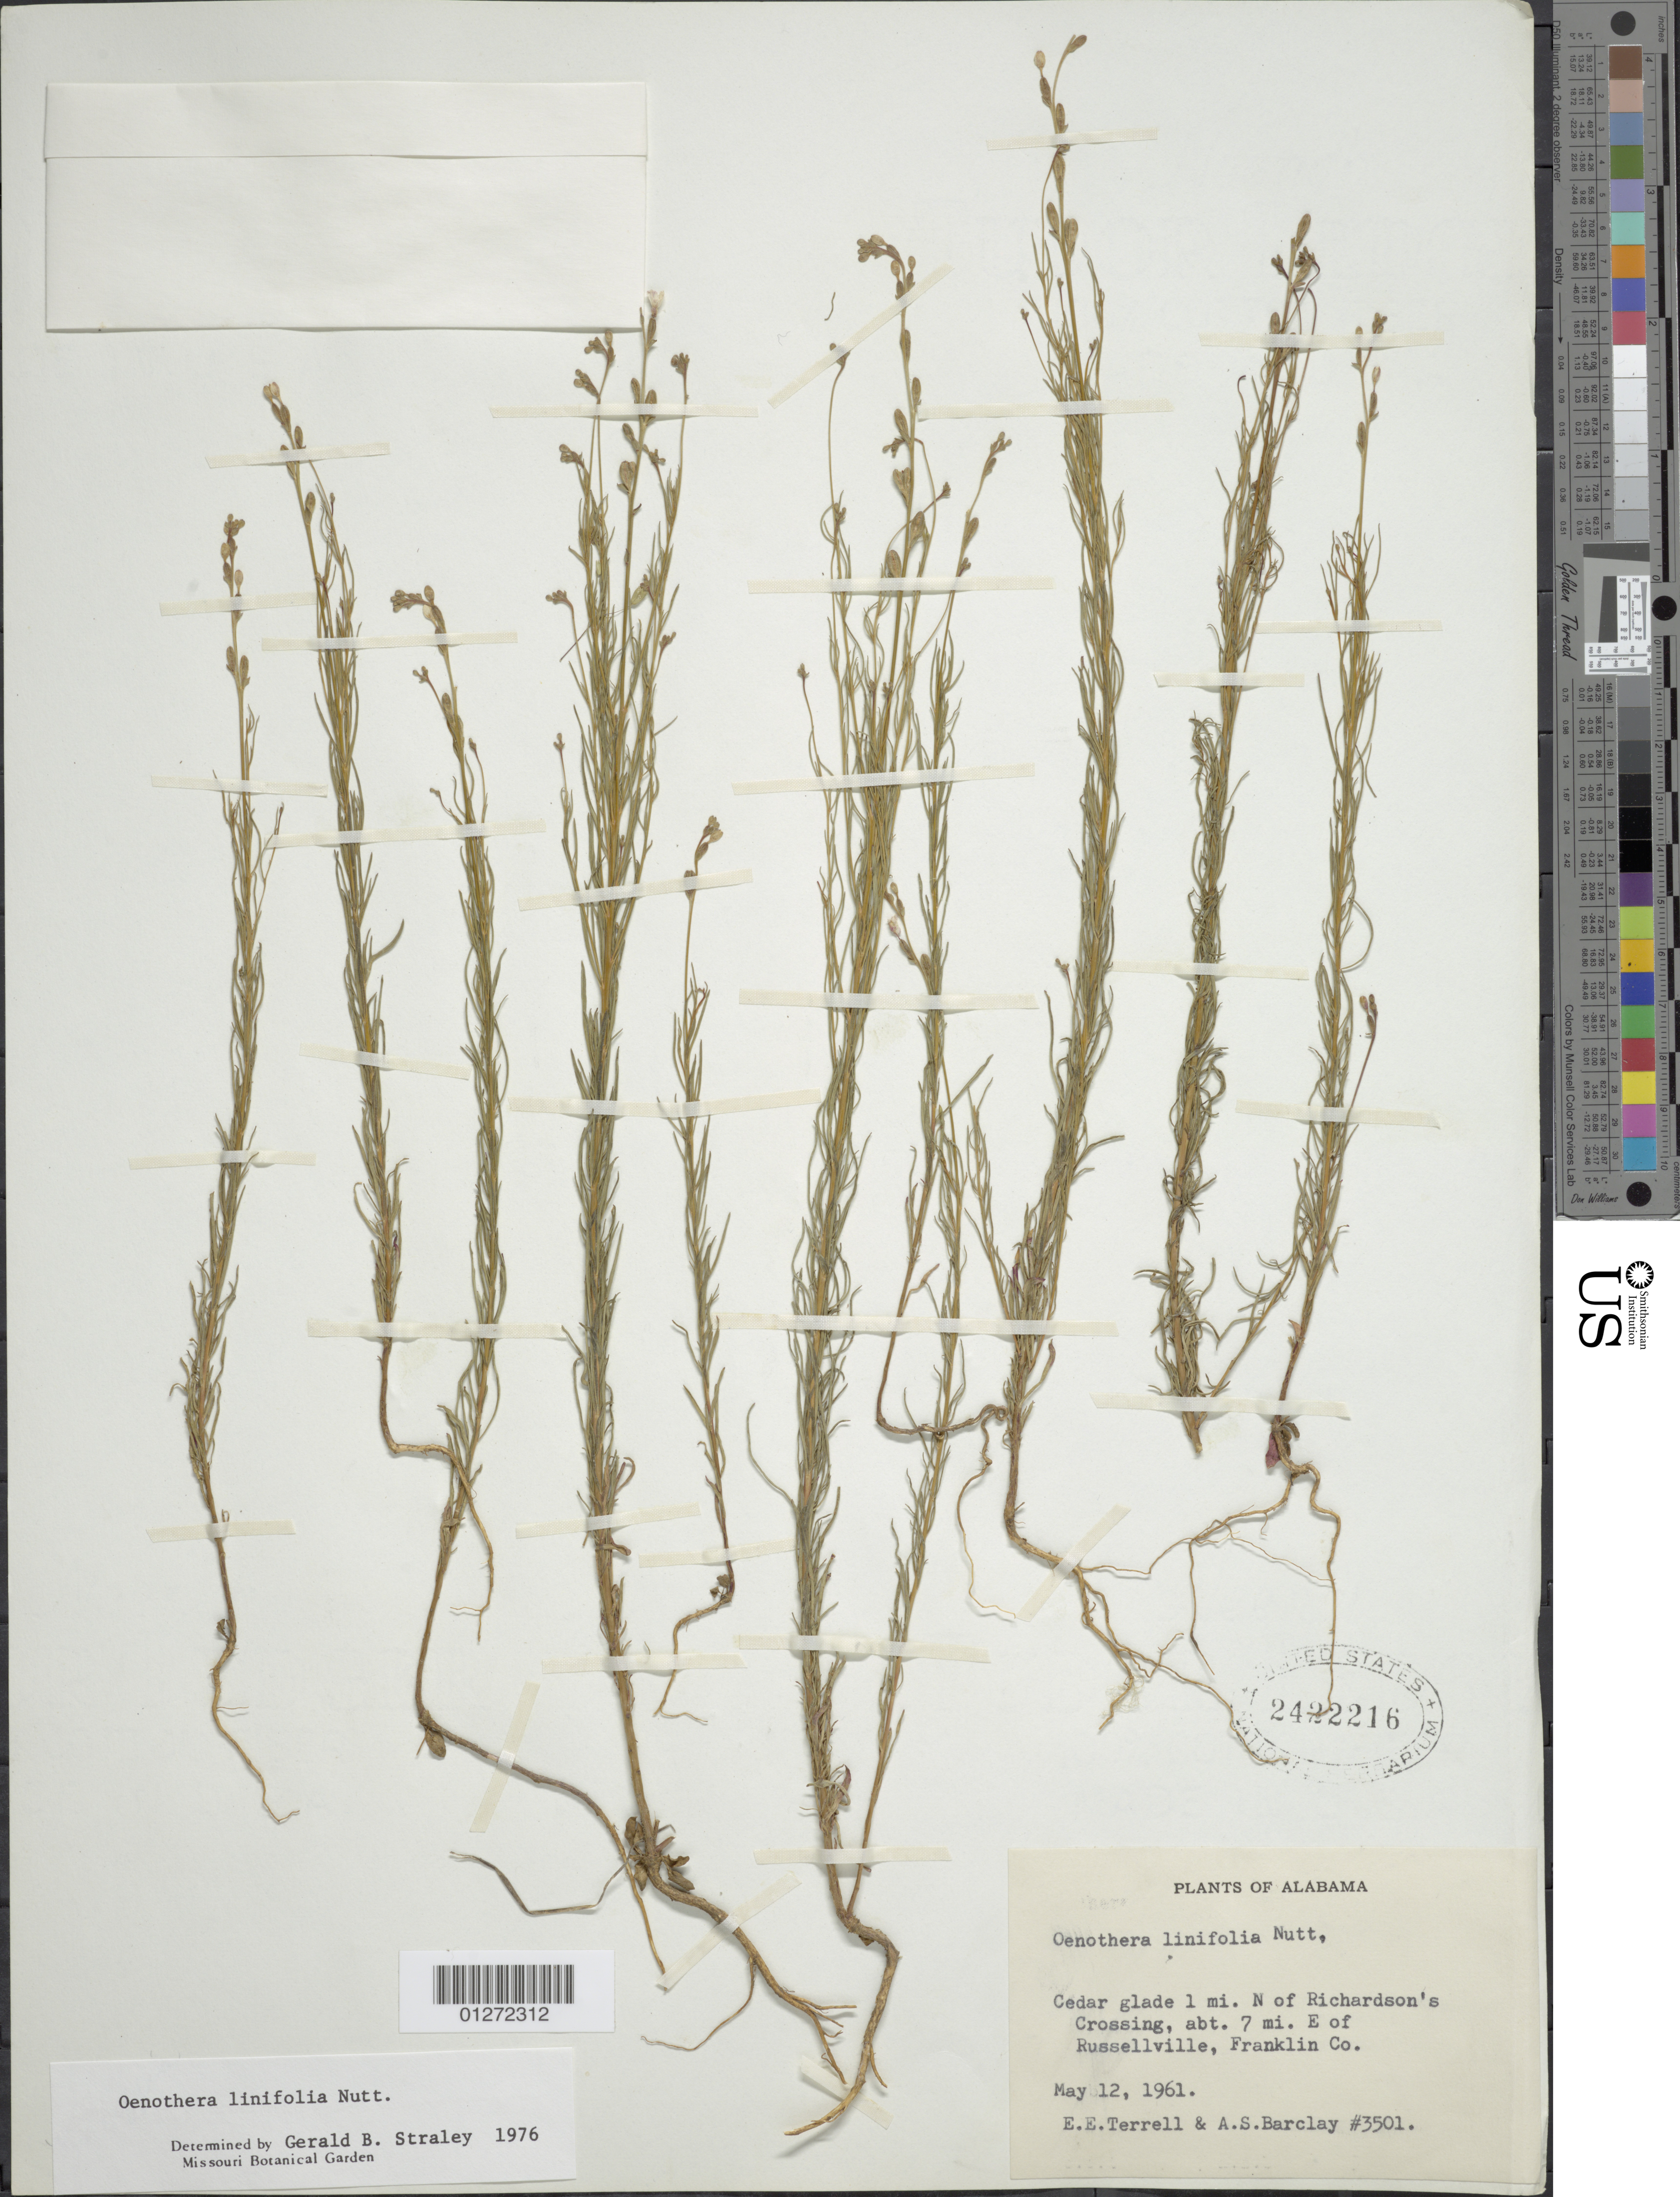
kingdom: Plantae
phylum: Tracheophyta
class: Magnoliopsida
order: Myrtales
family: Onagraceae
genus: Oenothera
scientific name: Oenothera linifolia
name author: Nutt.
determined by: Straley, G. B.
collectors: E. E. Terrell & A. S. Barclay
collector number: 3501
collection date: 1961-05-12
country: United States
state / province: Alabama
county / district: Franklin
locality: Cedar Glade 1 mi N of Richardson's Crossing, 7 mi E of Russellville.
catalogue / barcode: US 2422216